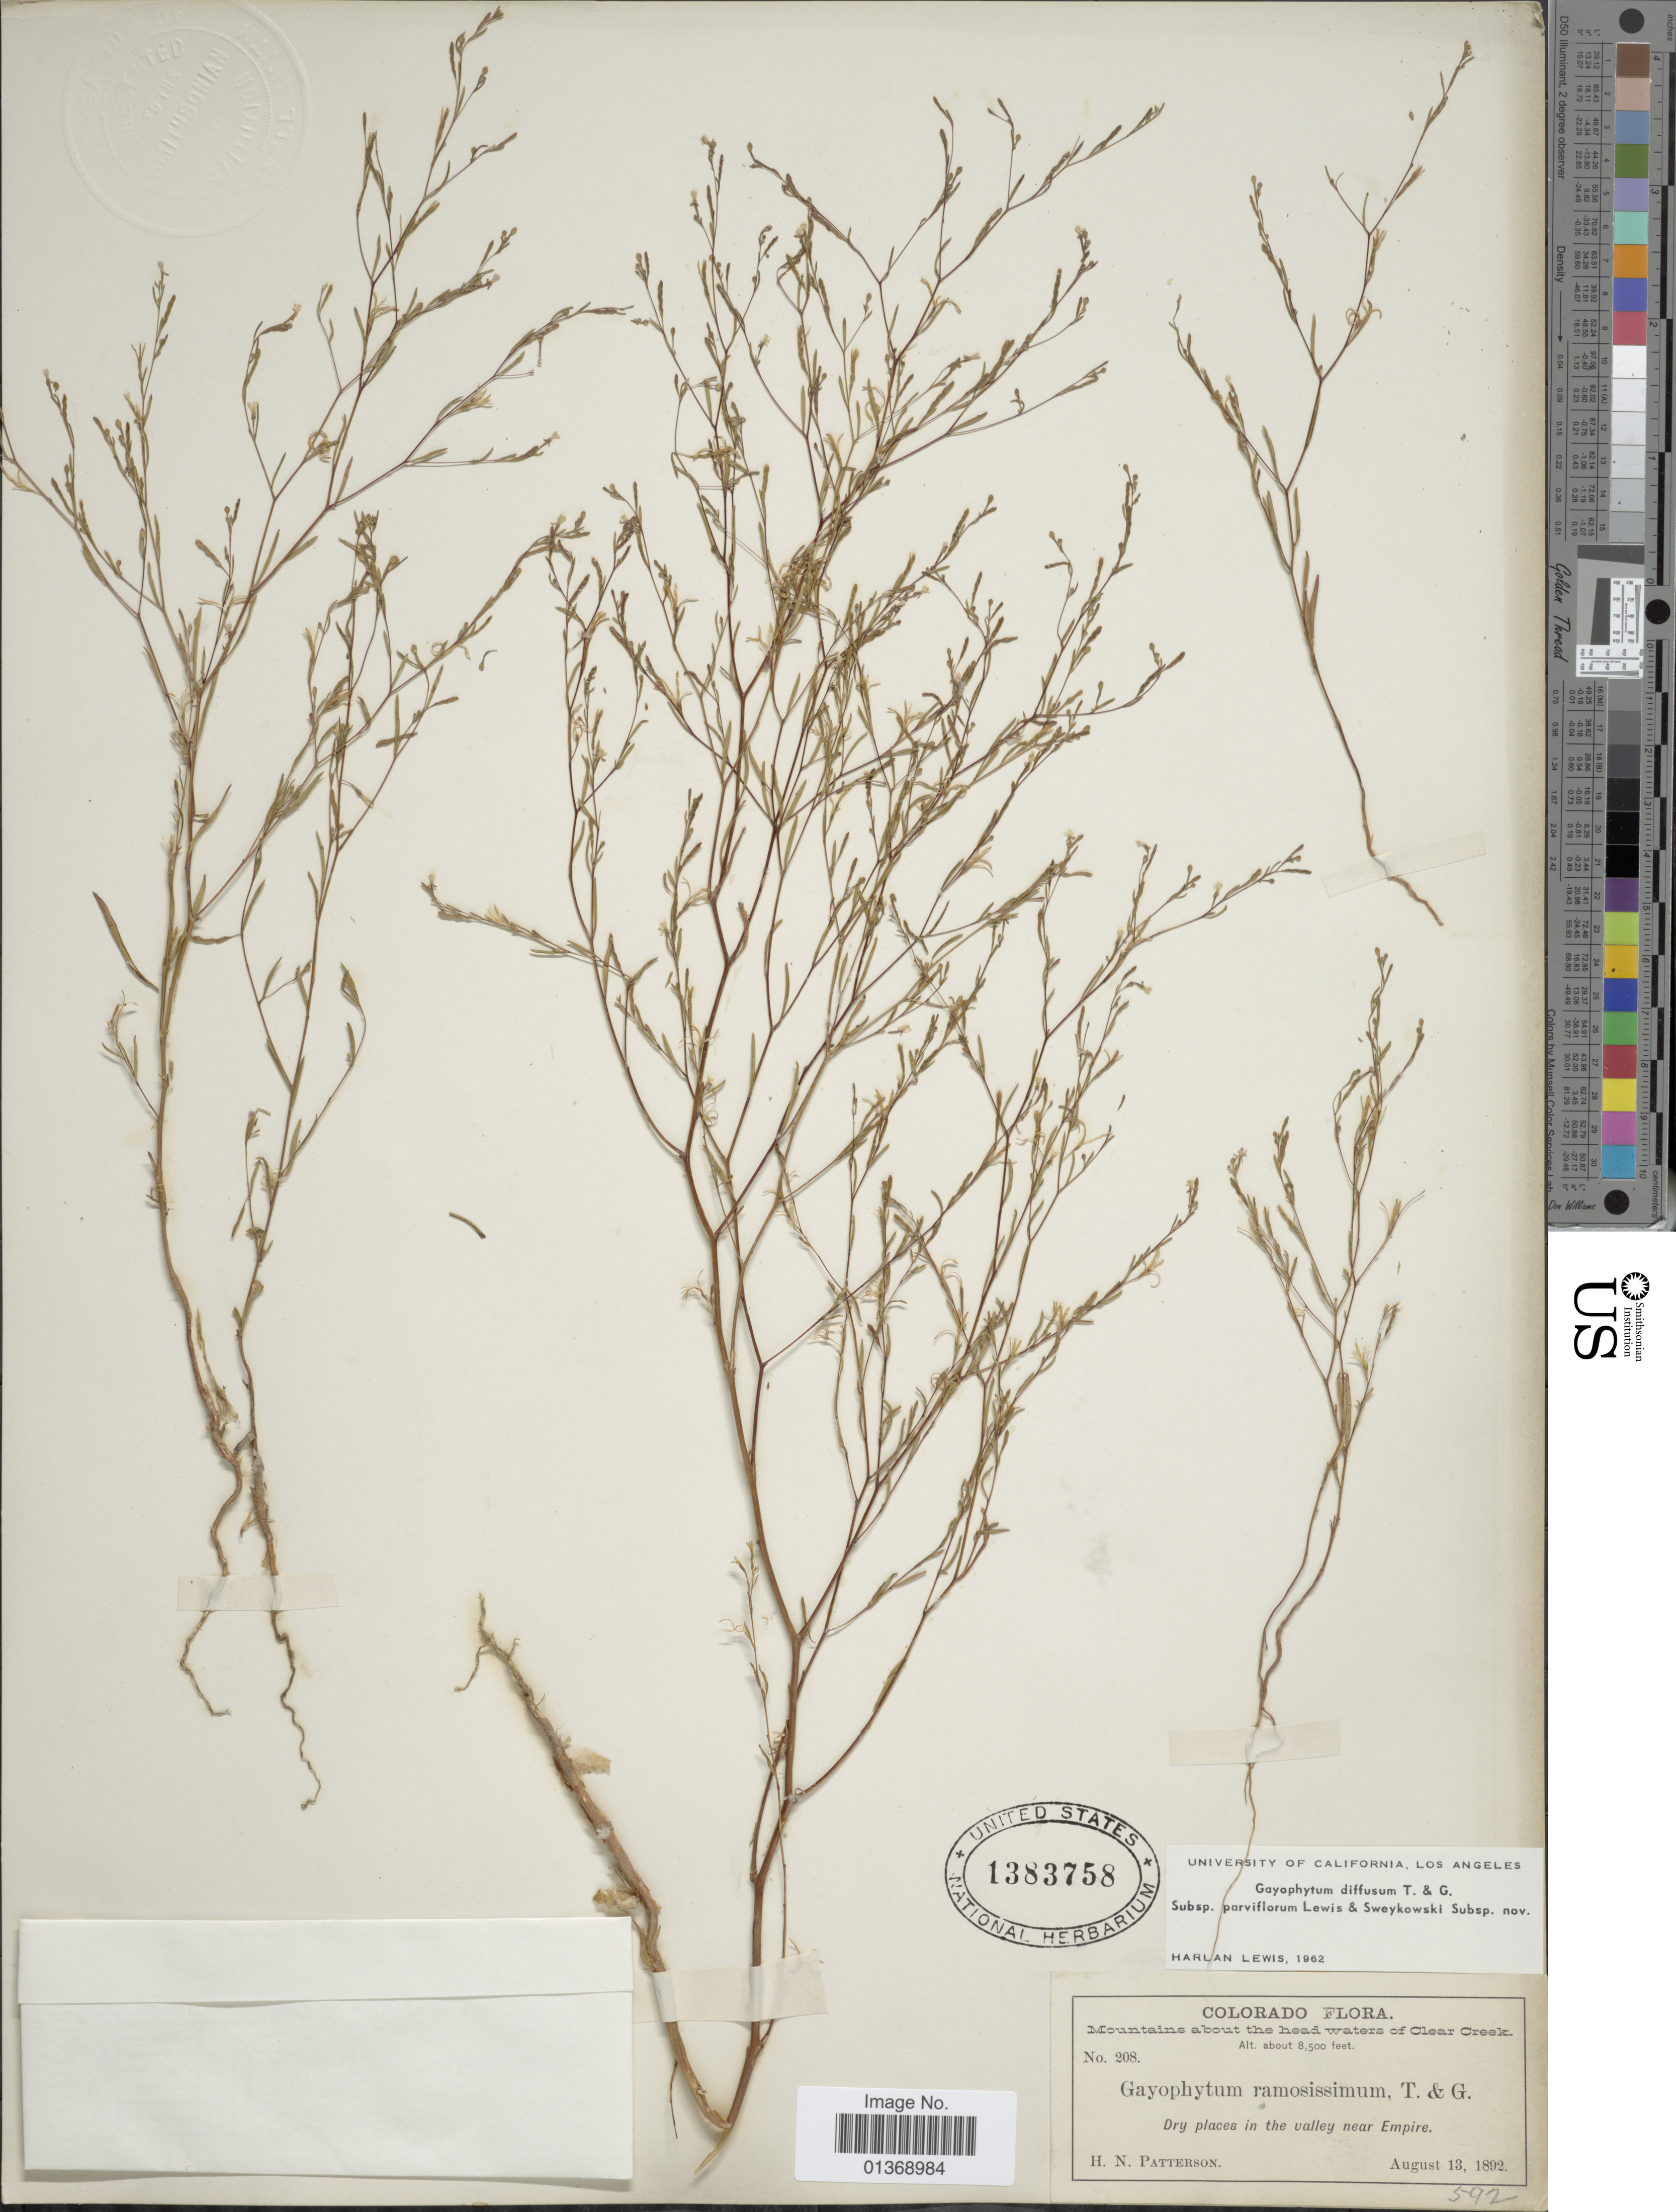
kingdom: Plantae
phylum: Tracheophyta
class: Magnoliopsida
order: Myrtales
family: Onagraceae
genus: Gayophytum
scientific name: Gayophytum diffusum subsp. parviflorum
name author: F. H. Lewis & Szweyk.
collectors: H. N. Patterson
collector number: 208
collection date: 1892-08-13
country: United States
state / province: Colorado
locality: Dry places in the valley near Empire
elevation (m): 2591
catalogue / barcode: US 1383758